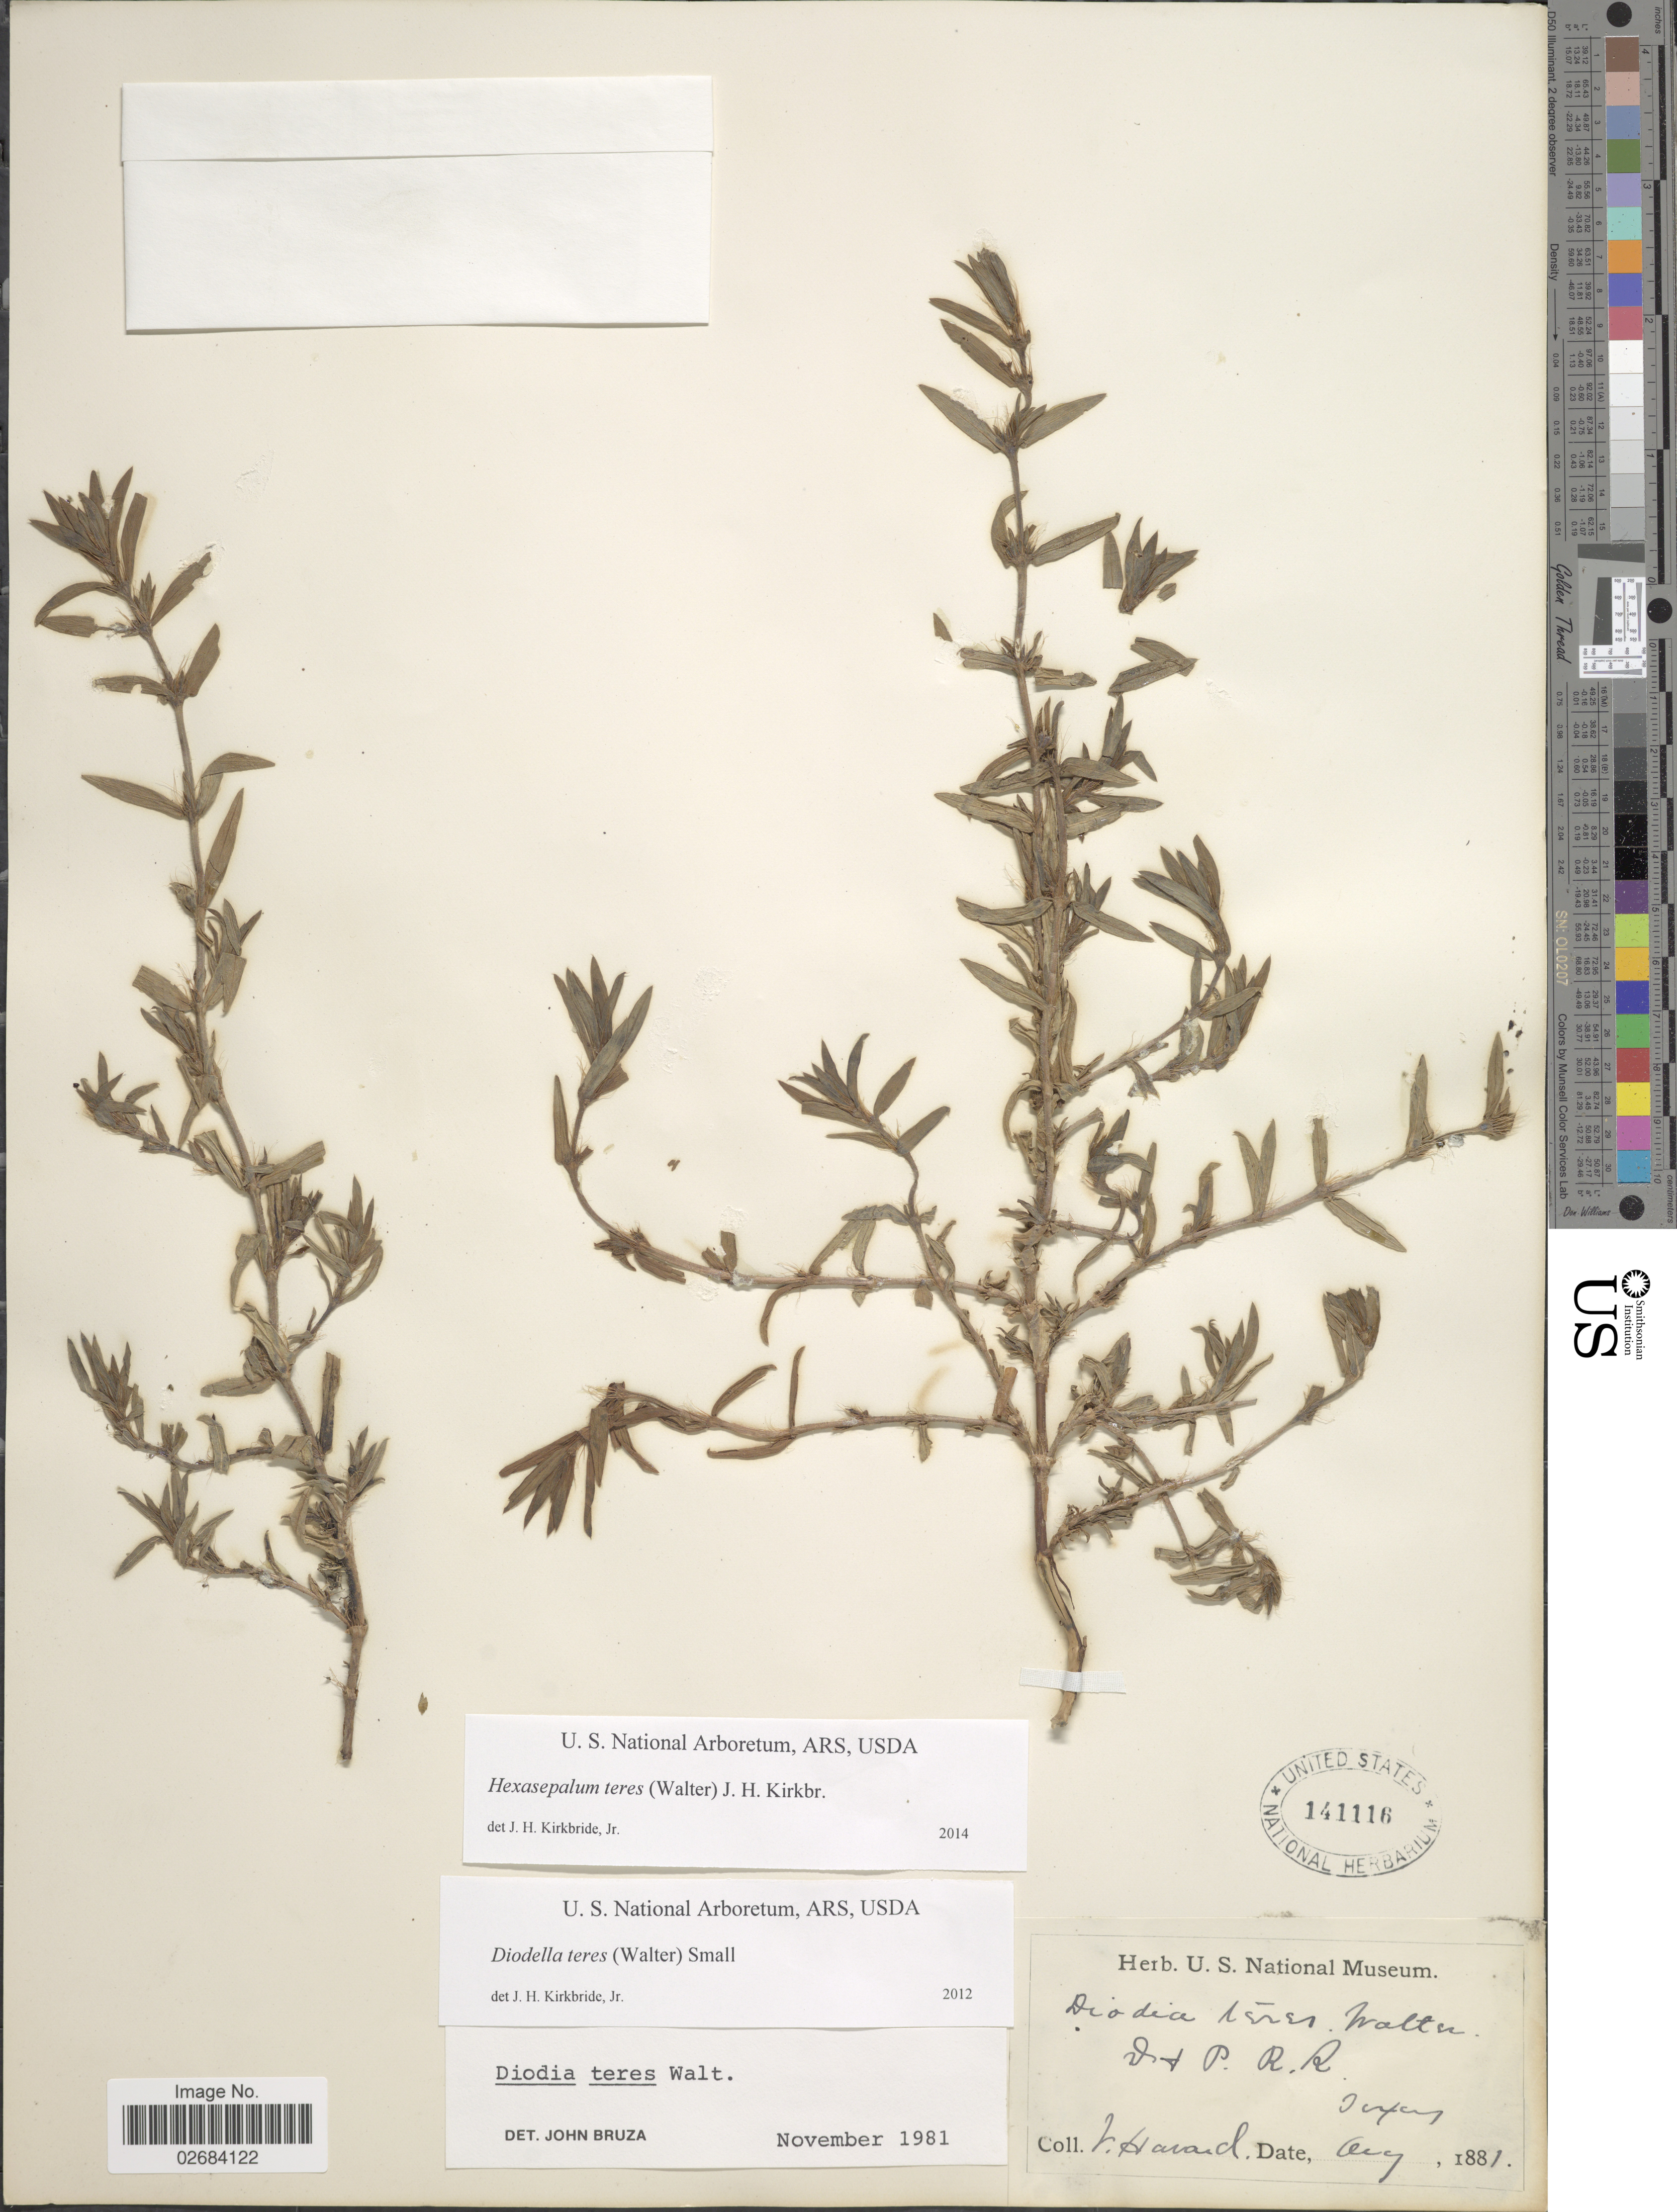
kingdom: Plantae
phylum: Tracheophyta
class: Magnoliopsida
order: Gentianales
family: Rubiaceae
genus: Diodia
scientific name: Diodia teres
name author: Walter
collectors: V. Havard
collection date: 1881-08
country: United States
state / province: Texas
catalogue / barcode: US 141116